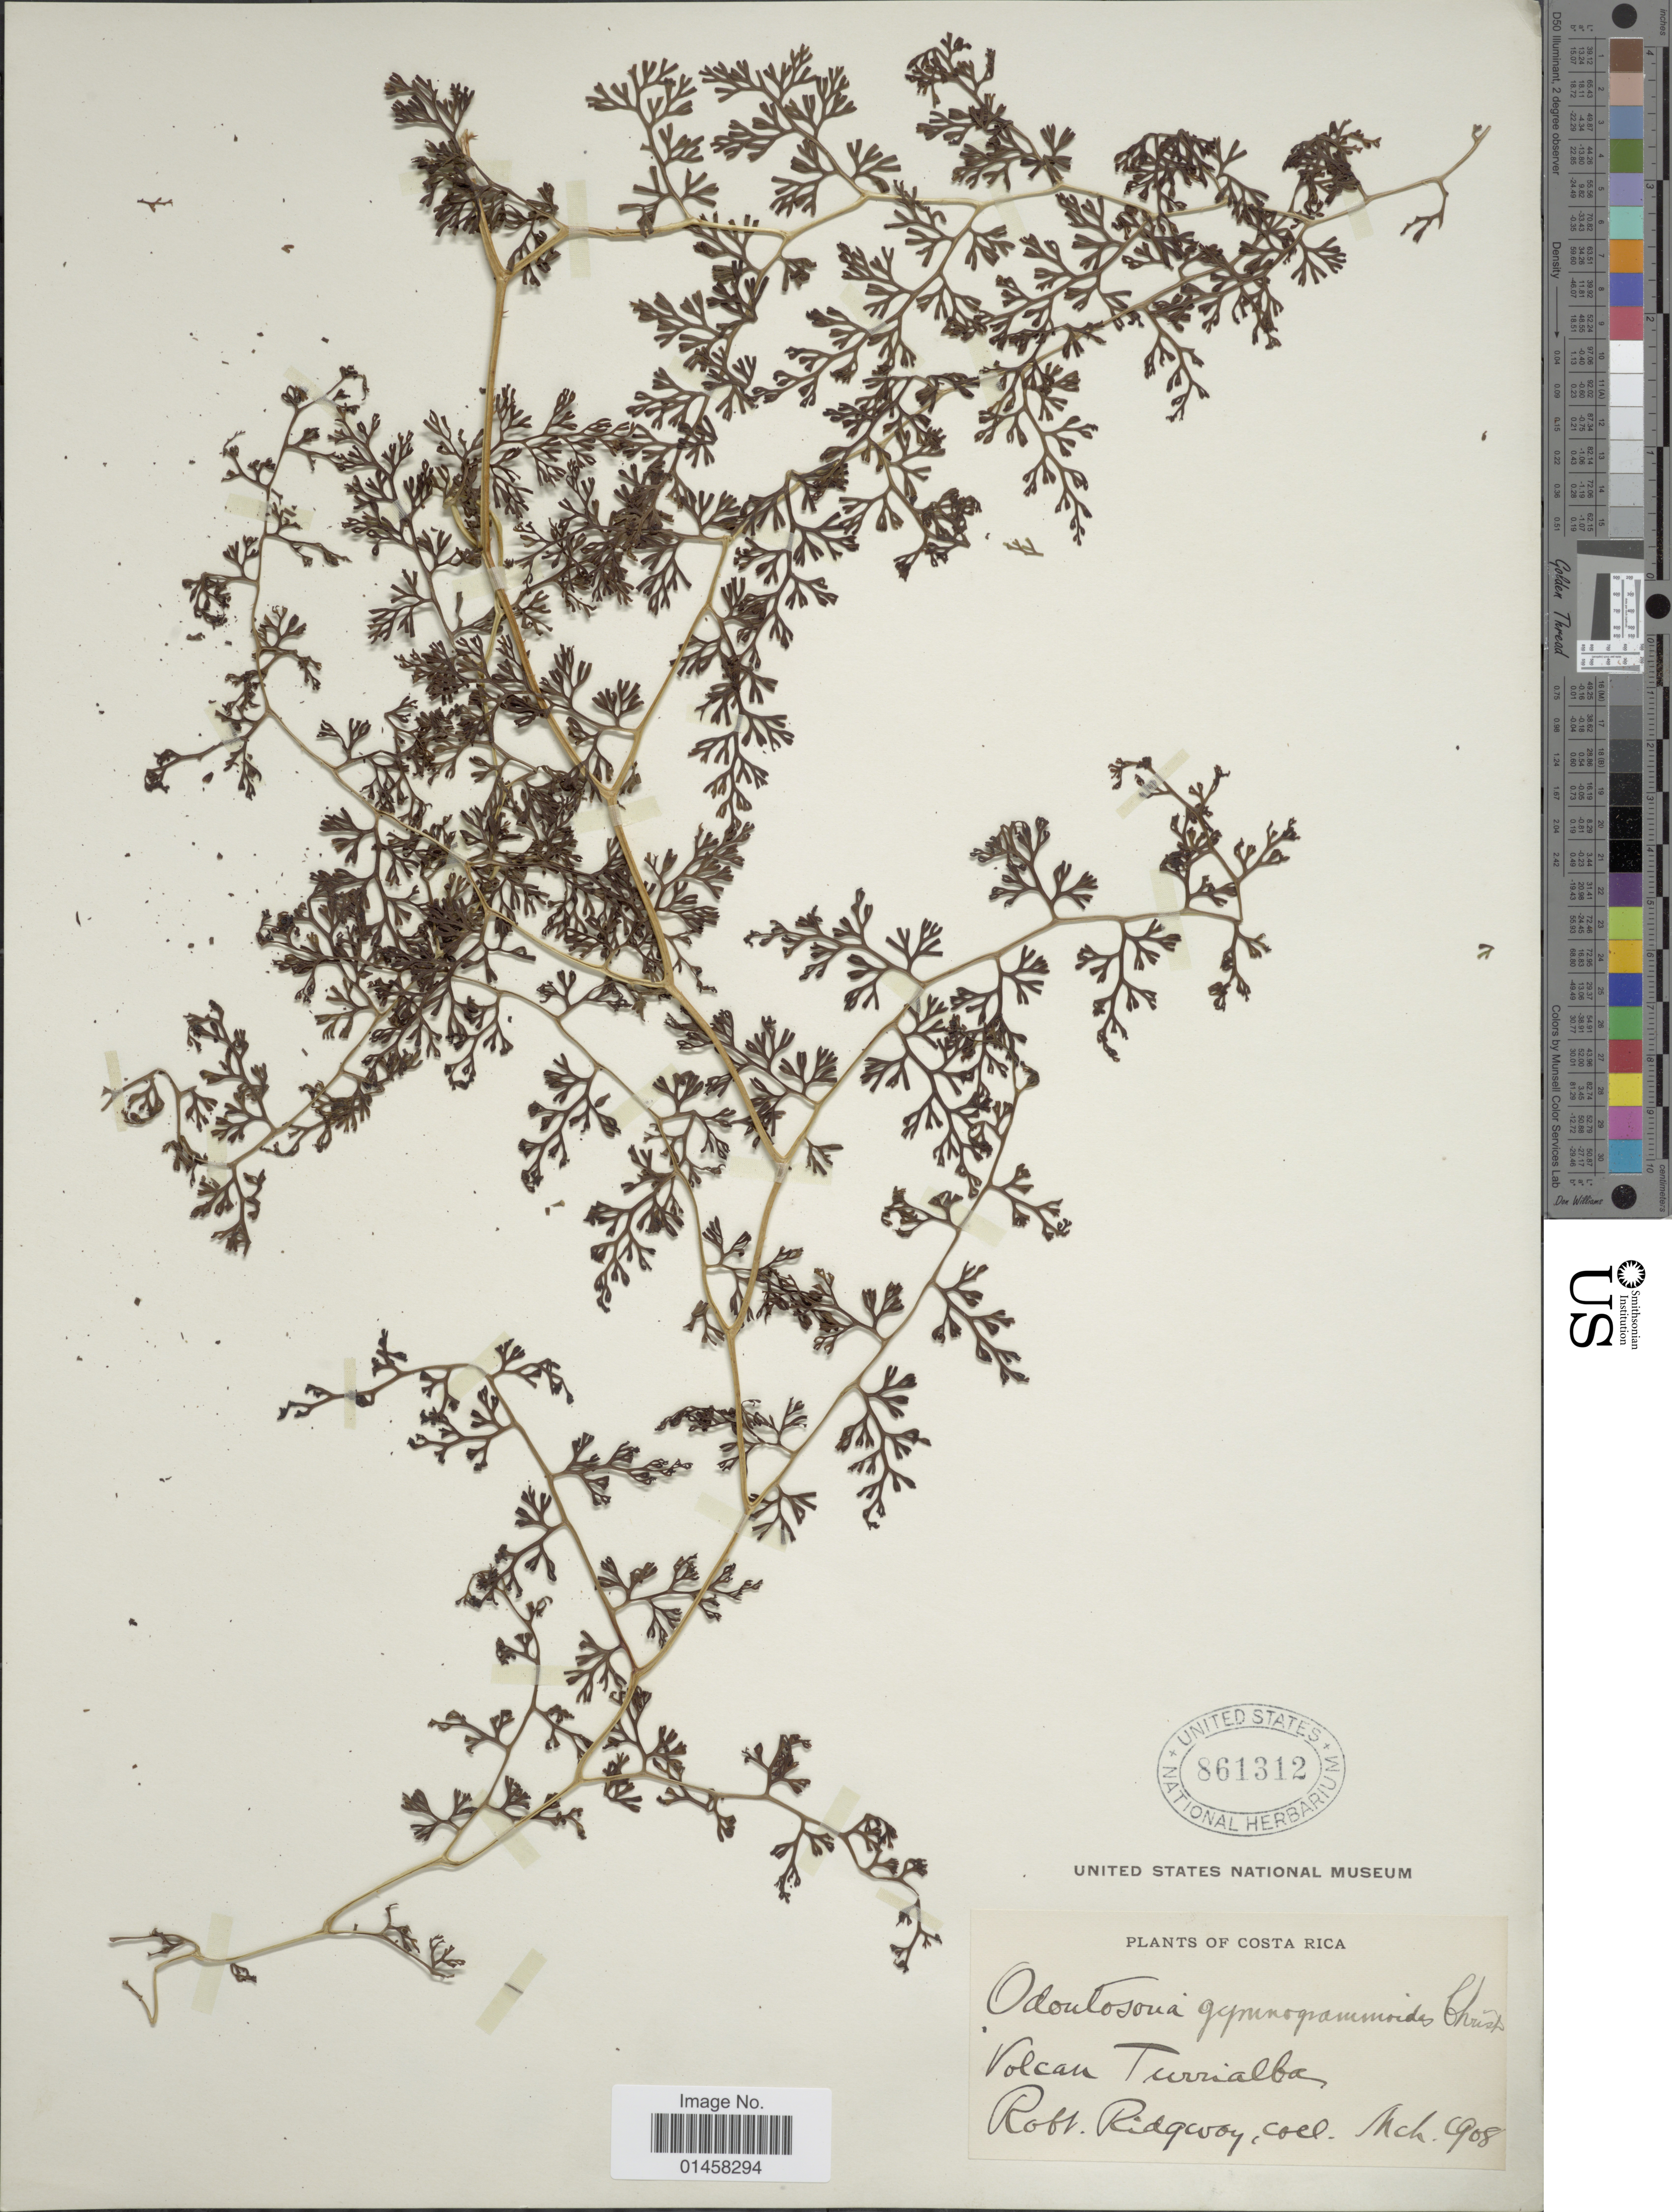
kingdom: Plantae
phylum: Tracheophyta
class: Polypodiopsida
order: Polypodiales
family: Lindsaeaceae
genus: Odontosoria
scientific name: Odontosoria gymnogrammoides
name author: Christ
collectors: R. Ridgway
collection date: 1908-03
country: Costa Rica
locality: Volcan Turrialba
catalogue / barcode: US 861312